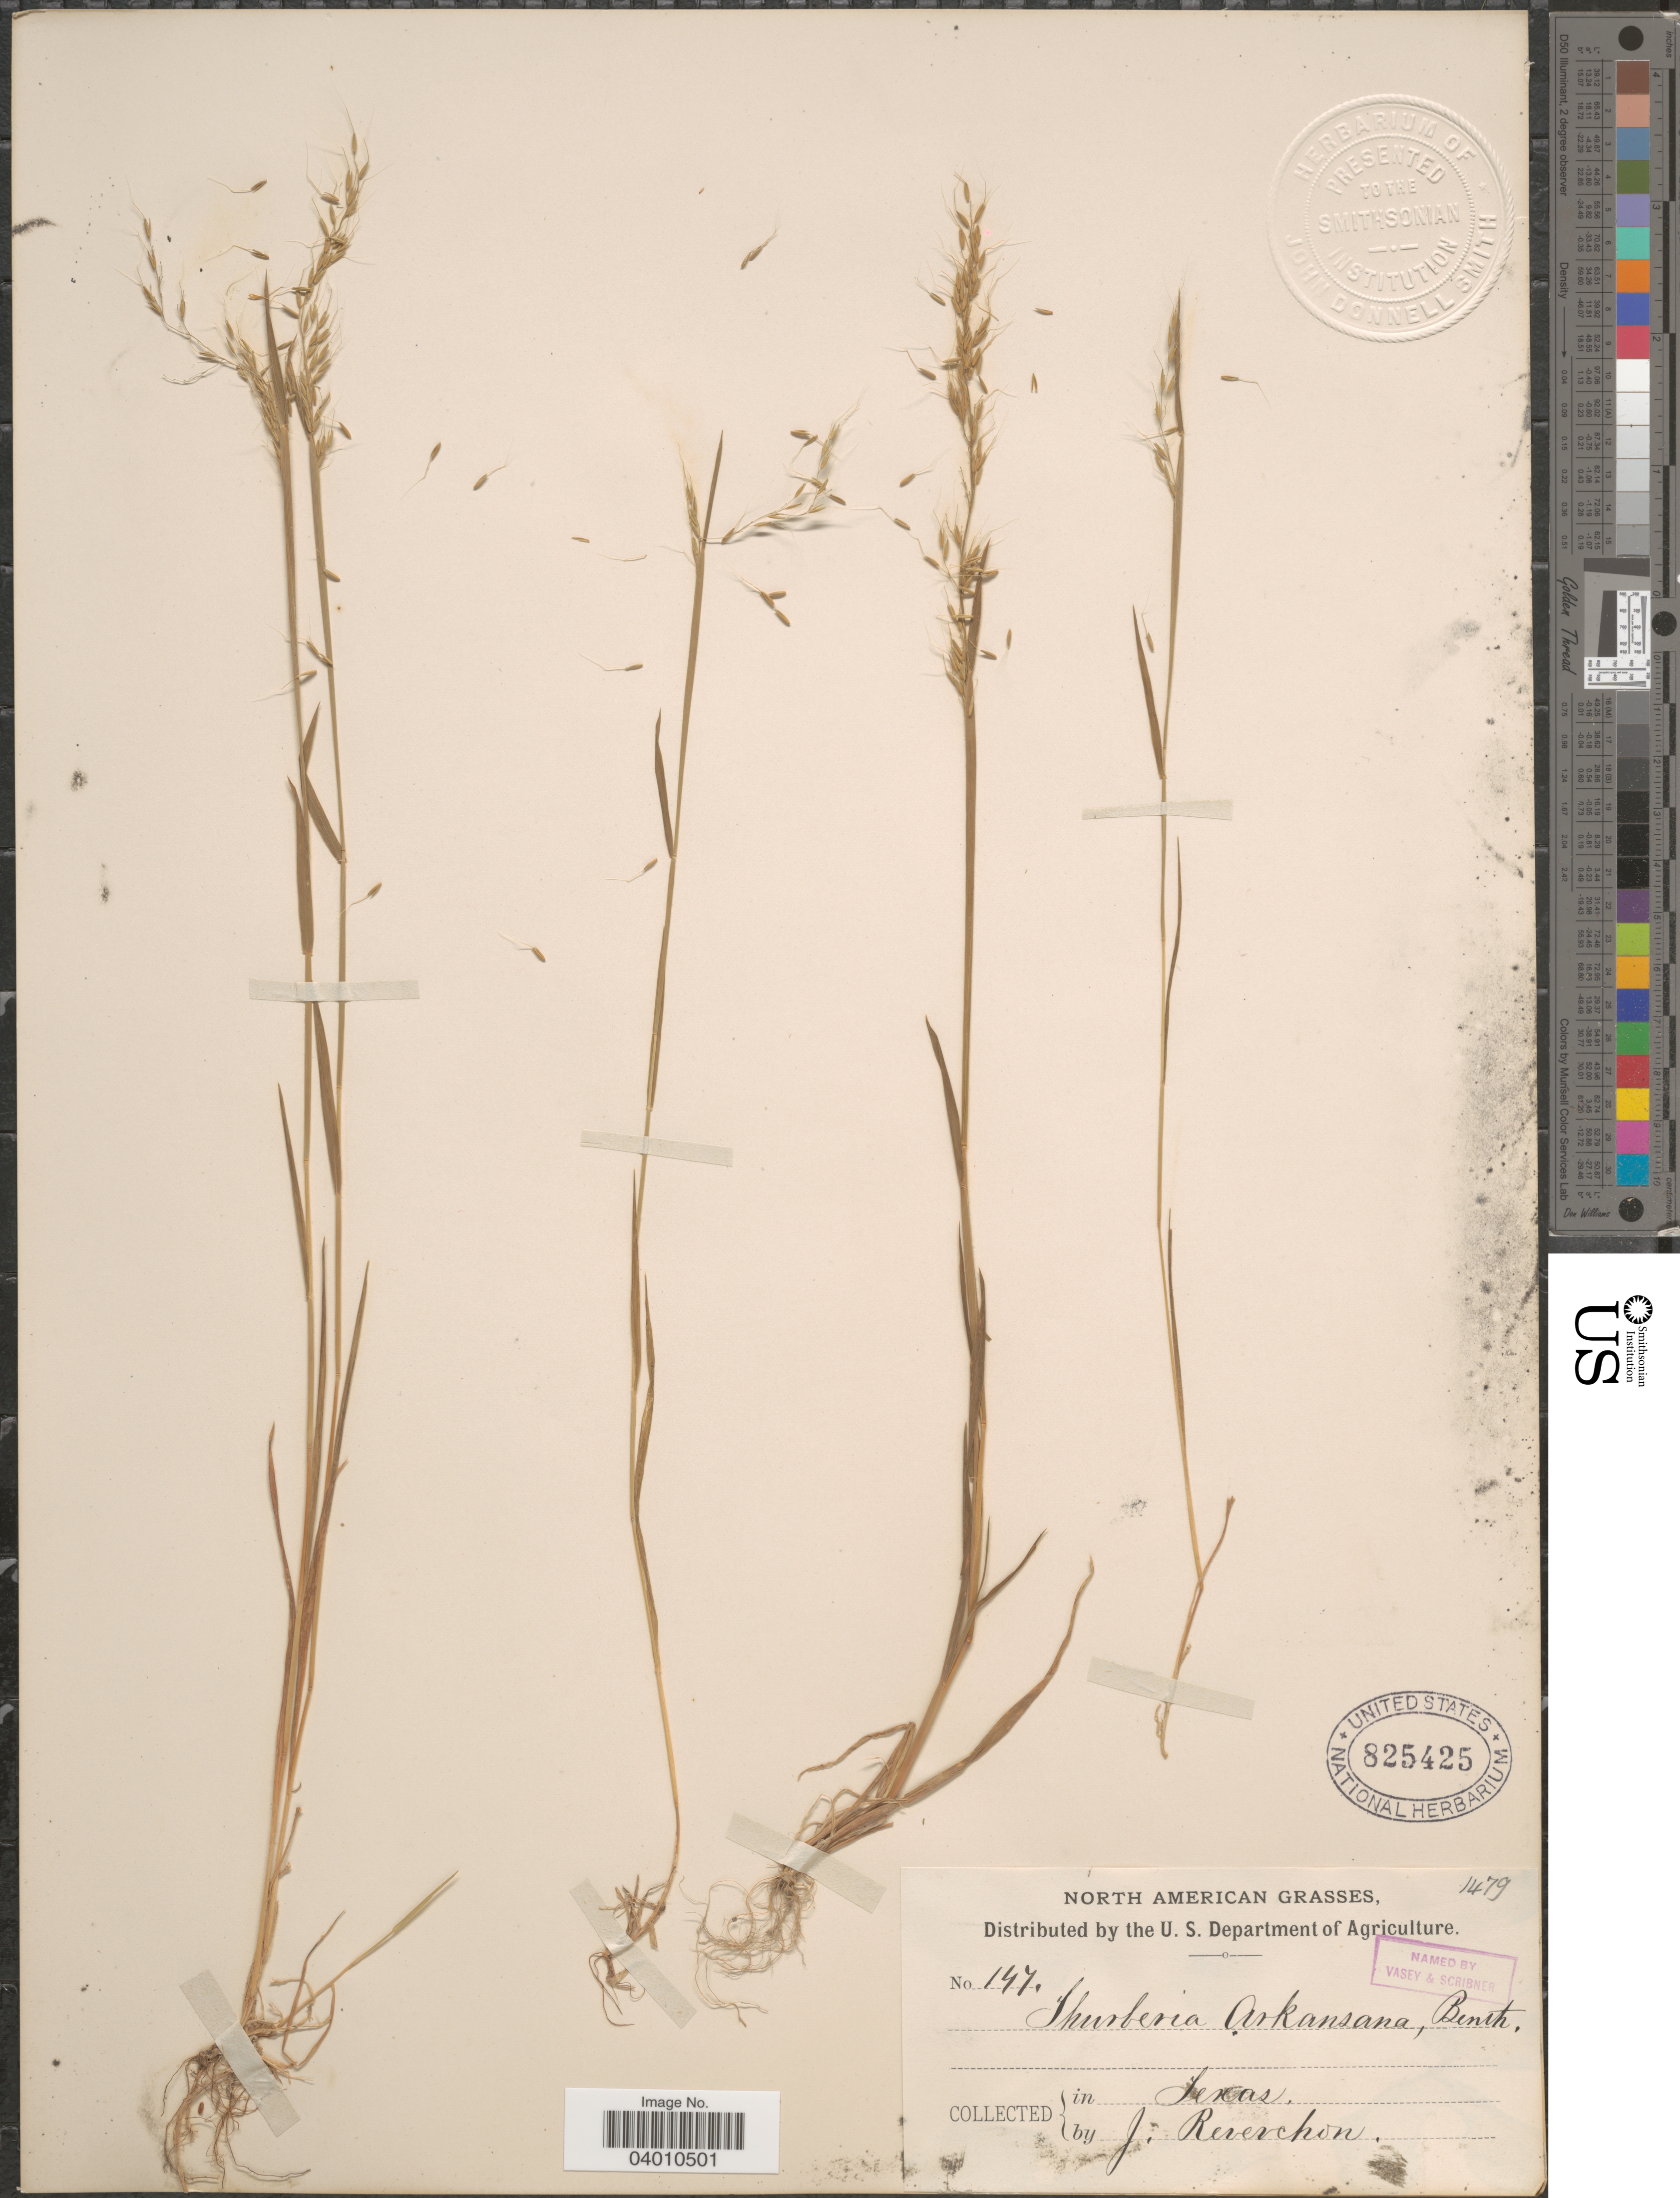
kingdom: Plantae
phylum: Tracheophyta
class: Liliopsida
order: Poales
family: Poaceae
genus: Limnodea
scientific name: Limnodea arkansana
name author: (Nutt.) L.H. Dewey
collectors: J. Reverchon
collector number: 147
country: United States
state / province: Texas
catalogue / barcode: US 825425